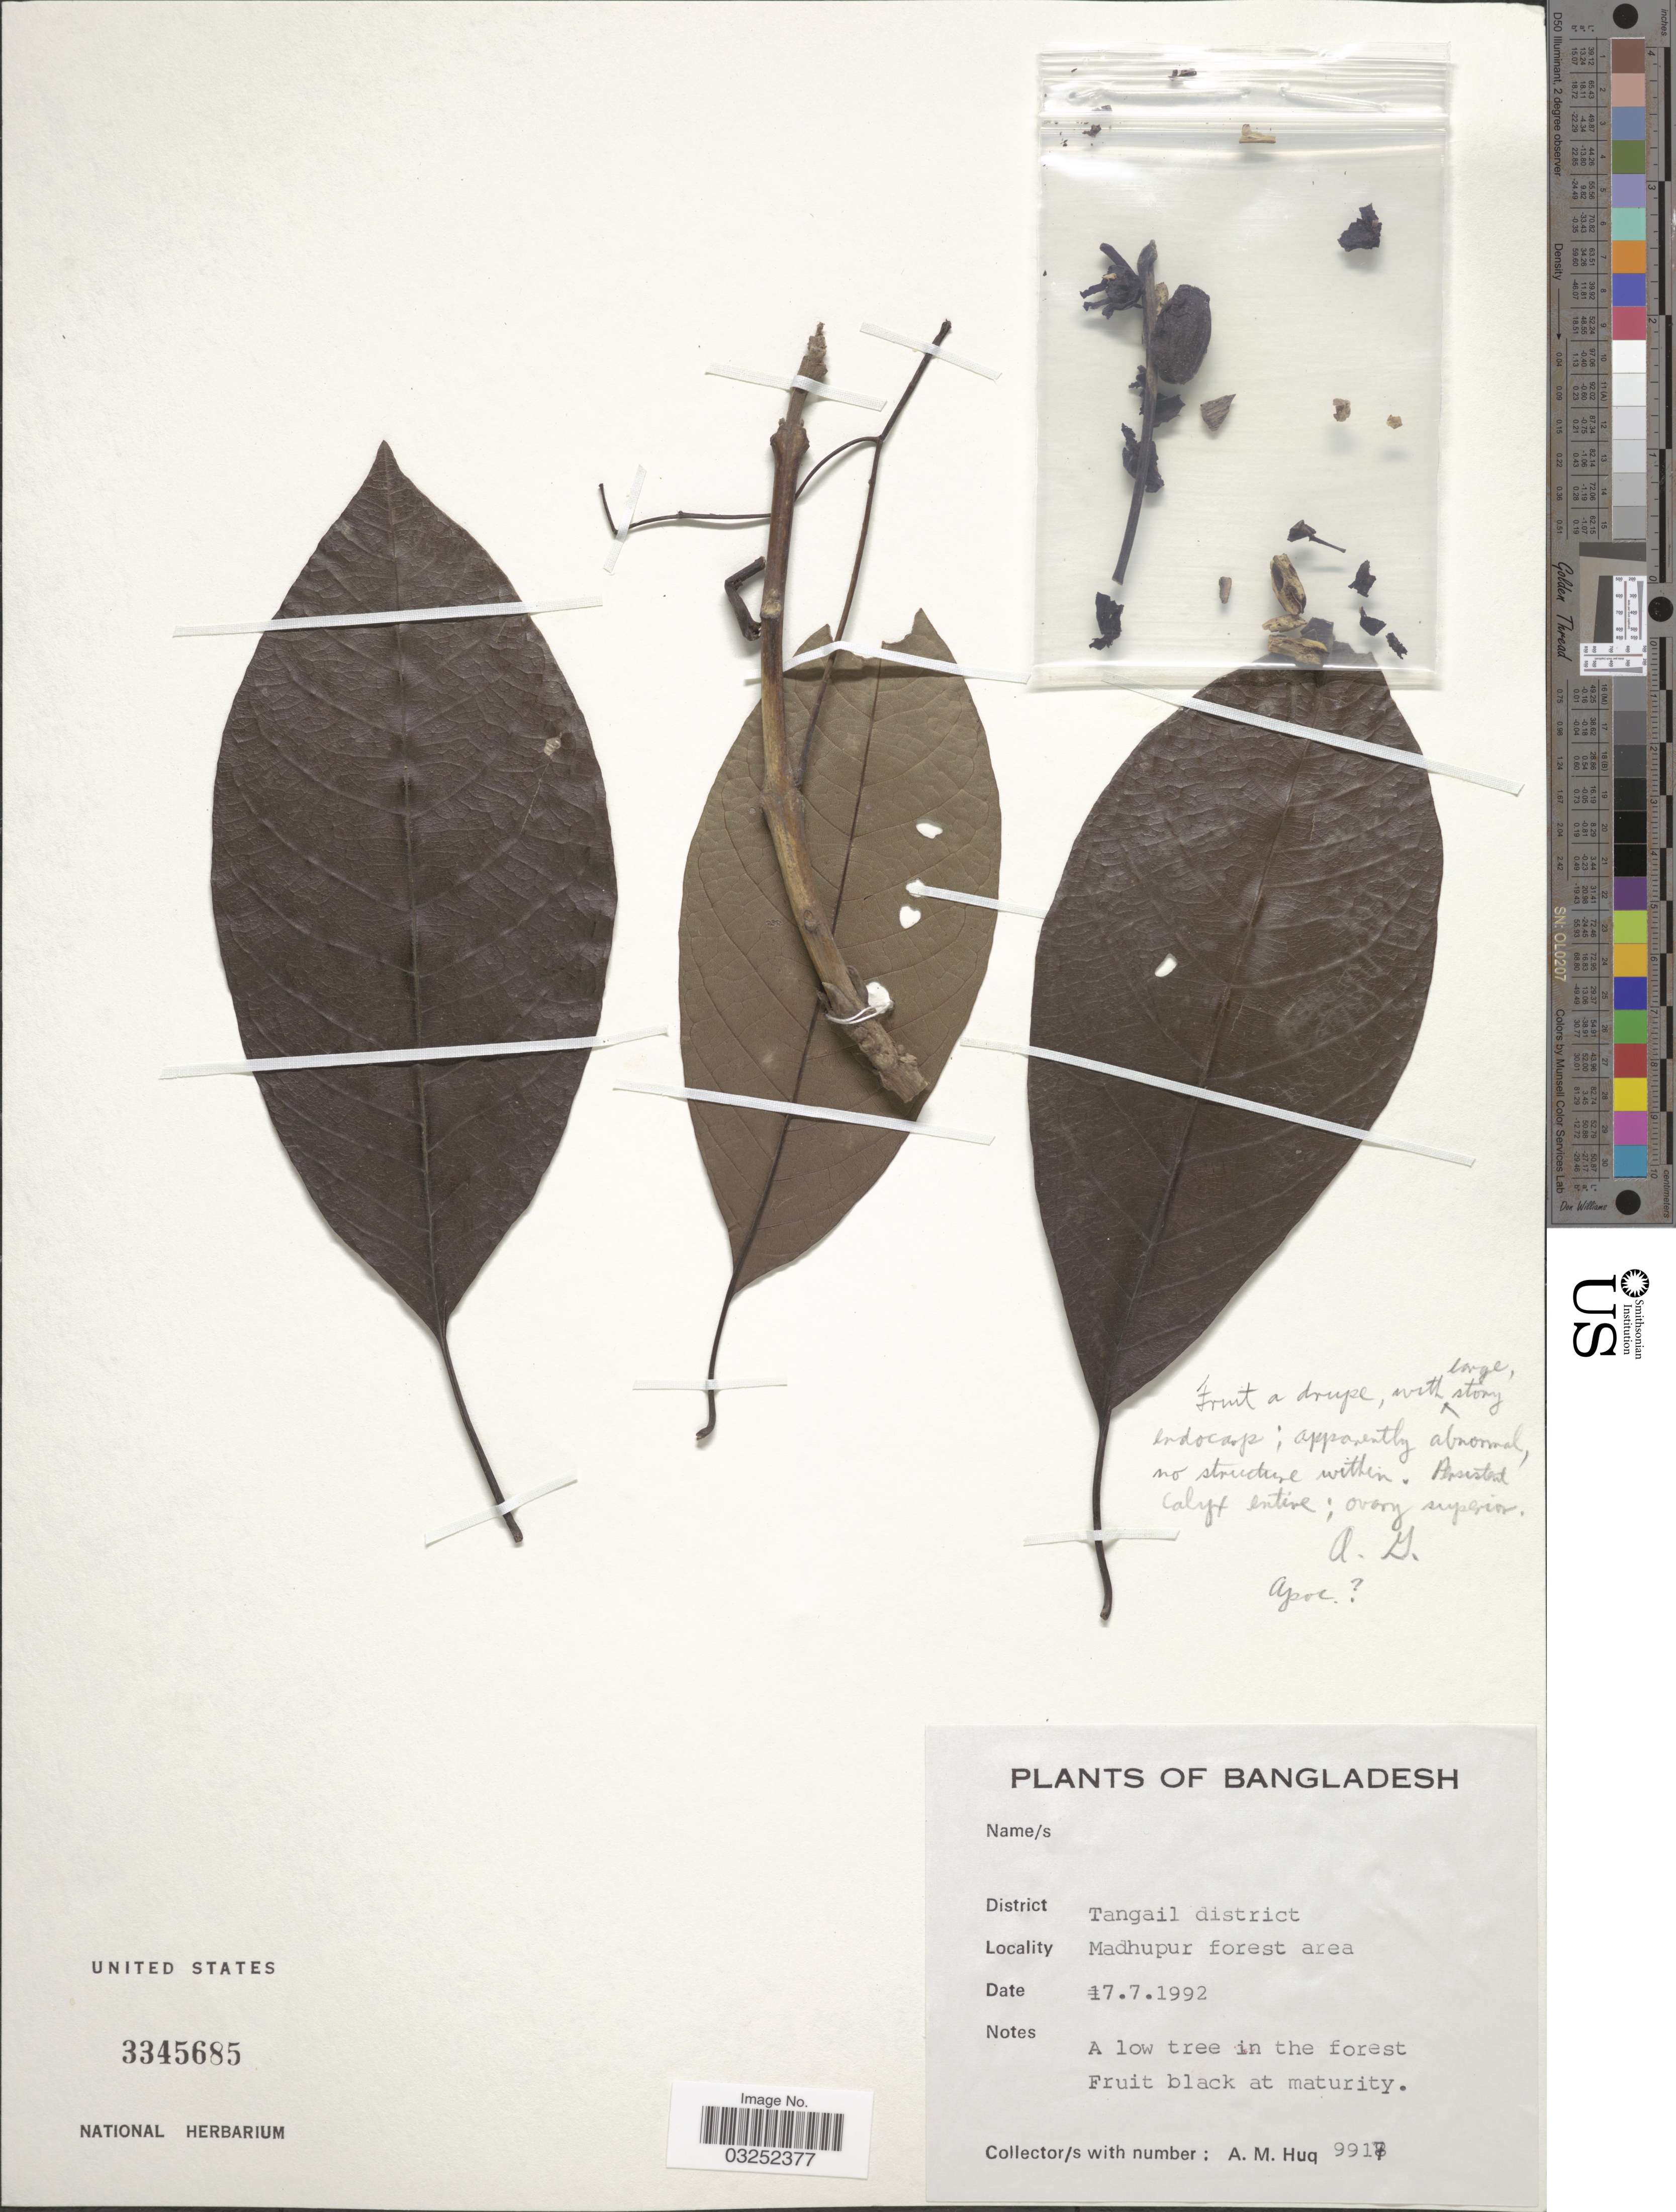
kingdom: Plantae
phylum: Tracheophyta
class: Magnoliopsida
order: Gentianales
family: Apocynaceae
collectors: A. M. Huq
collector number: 9917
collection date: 1992-07-17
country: Bangladesh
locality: District Tangail district, Madhupur forest area.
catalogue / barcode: US 3345685